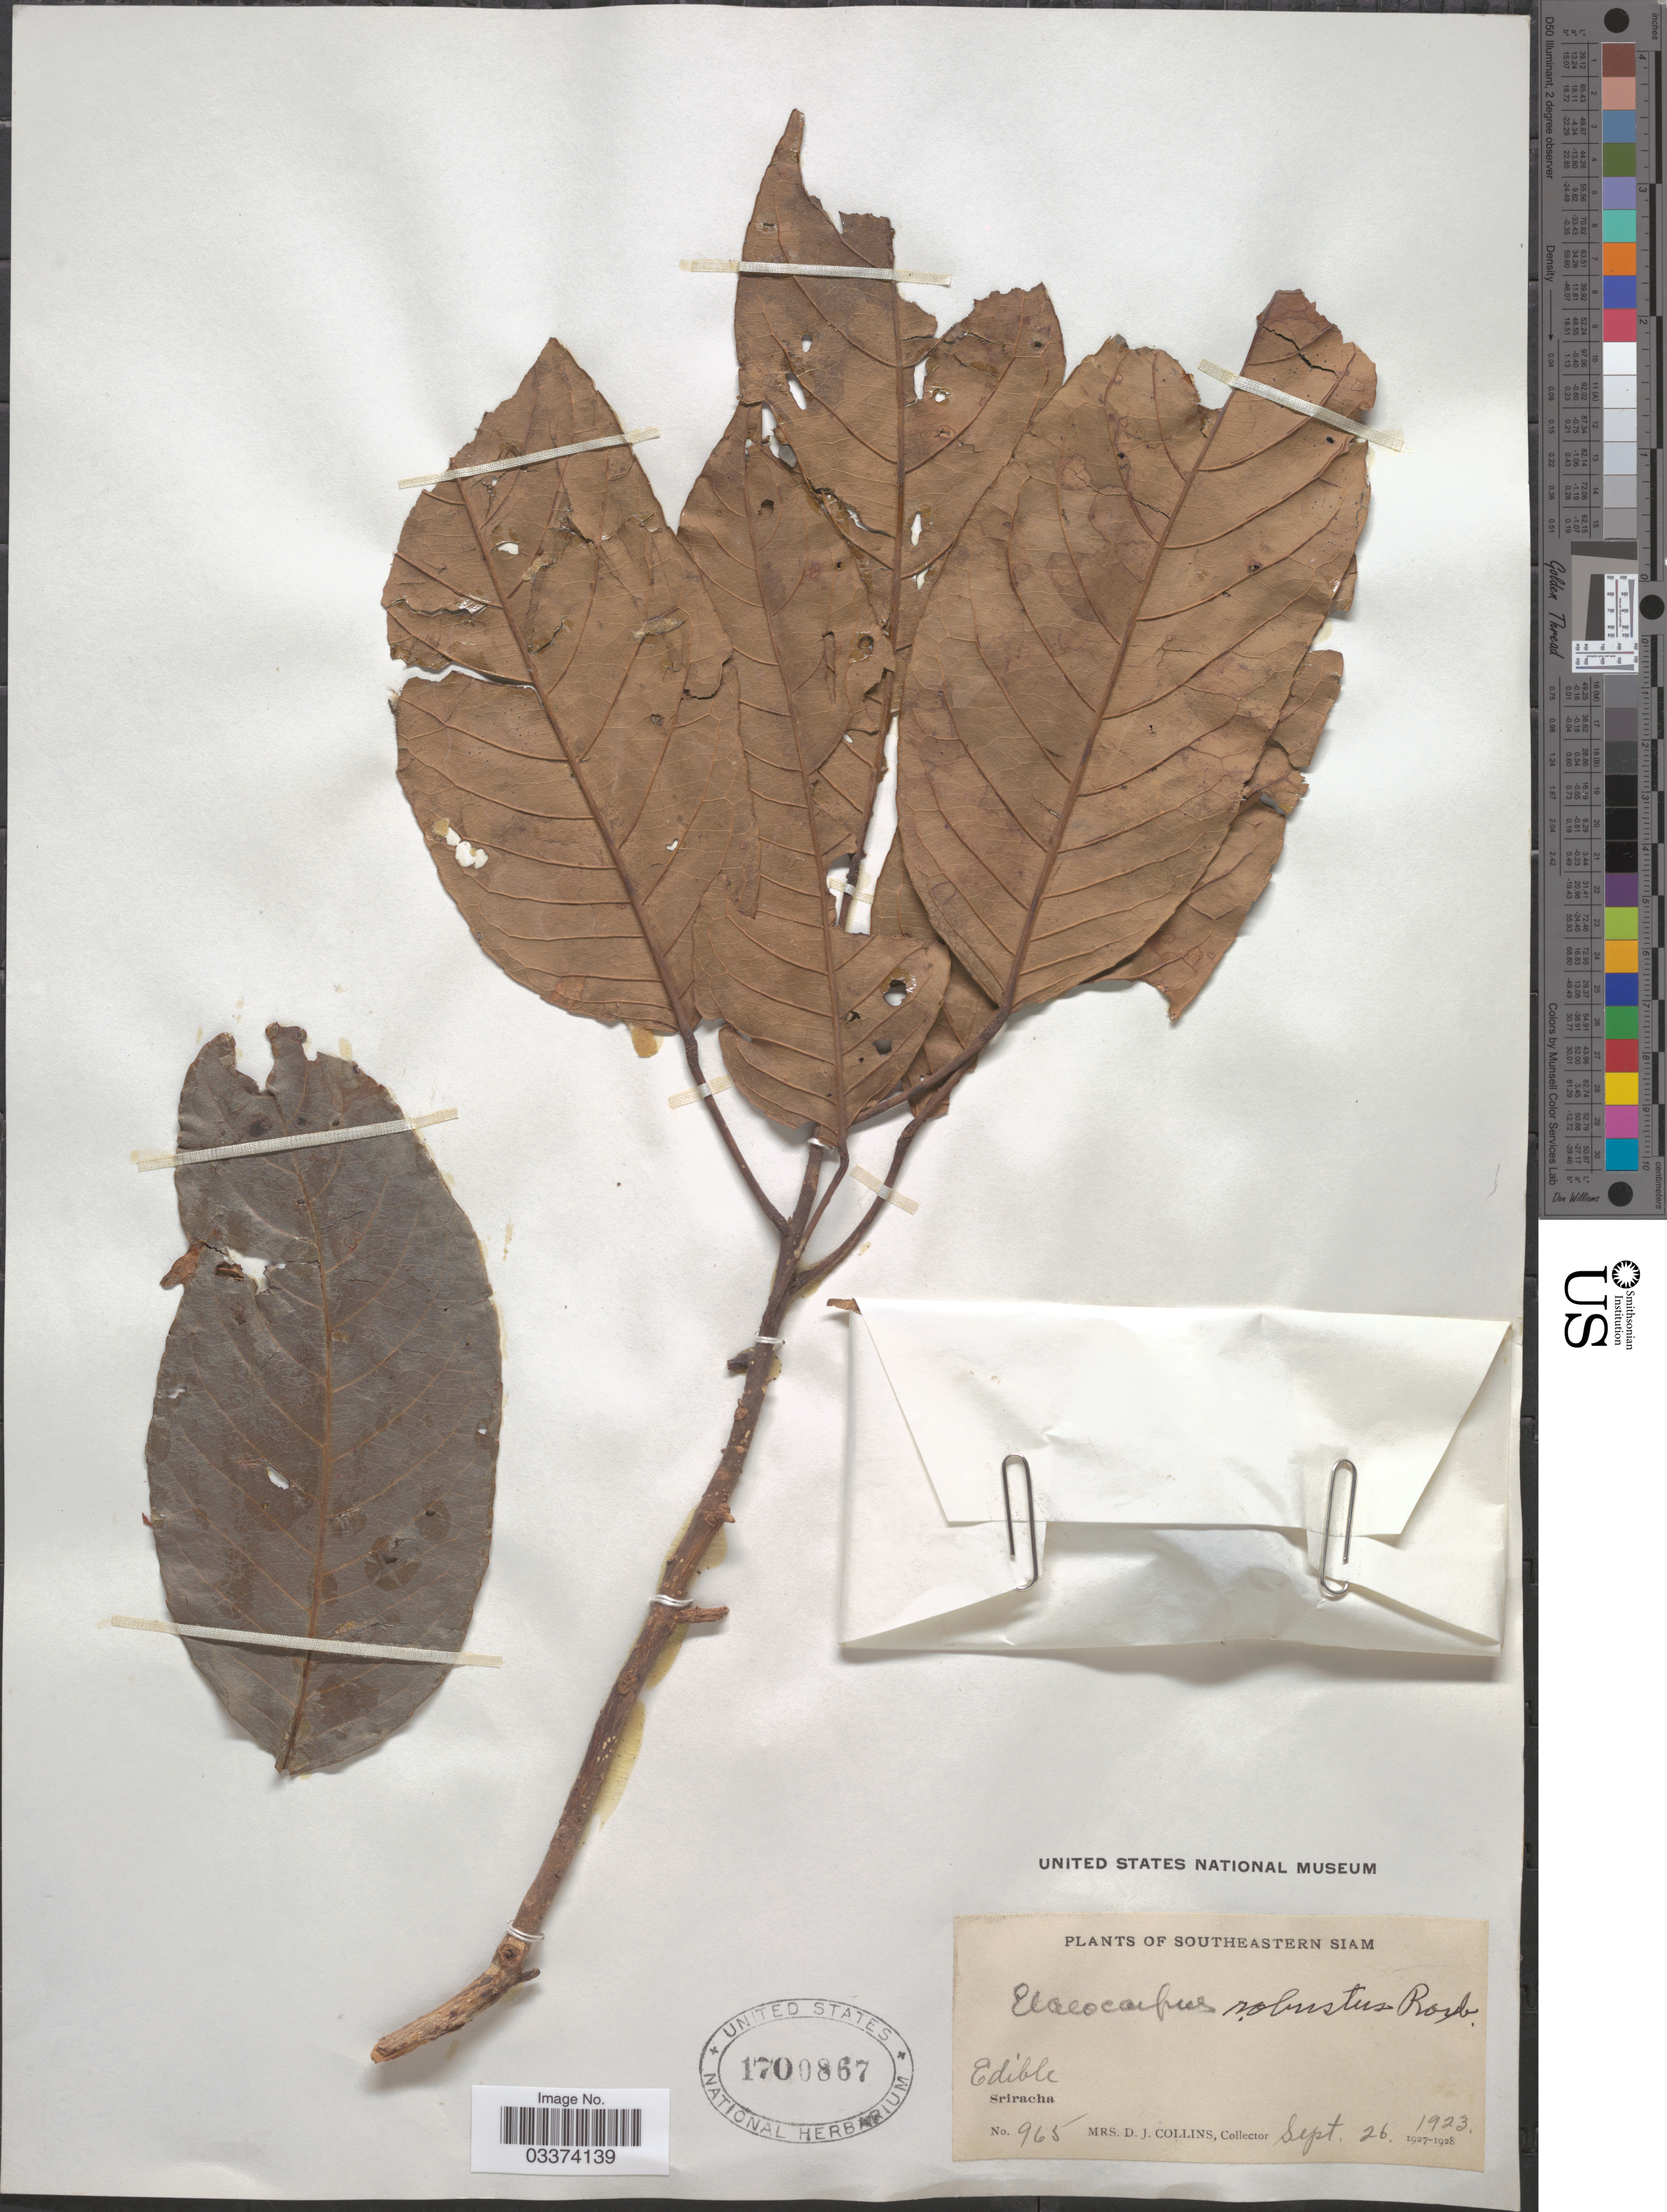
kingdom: Plantae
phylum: Tracheophyta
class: Magnoliopsida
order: Oxalidales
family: Elaeocarpaceae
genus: Elaeocarpus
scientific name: Elaeocarpus tectorius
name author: (Lour.) Poir.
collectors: J. Collins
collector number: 965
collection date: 1923-09-26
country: Thailand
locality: Southeastern Siam. Sriracha.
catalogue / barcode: US 1700867